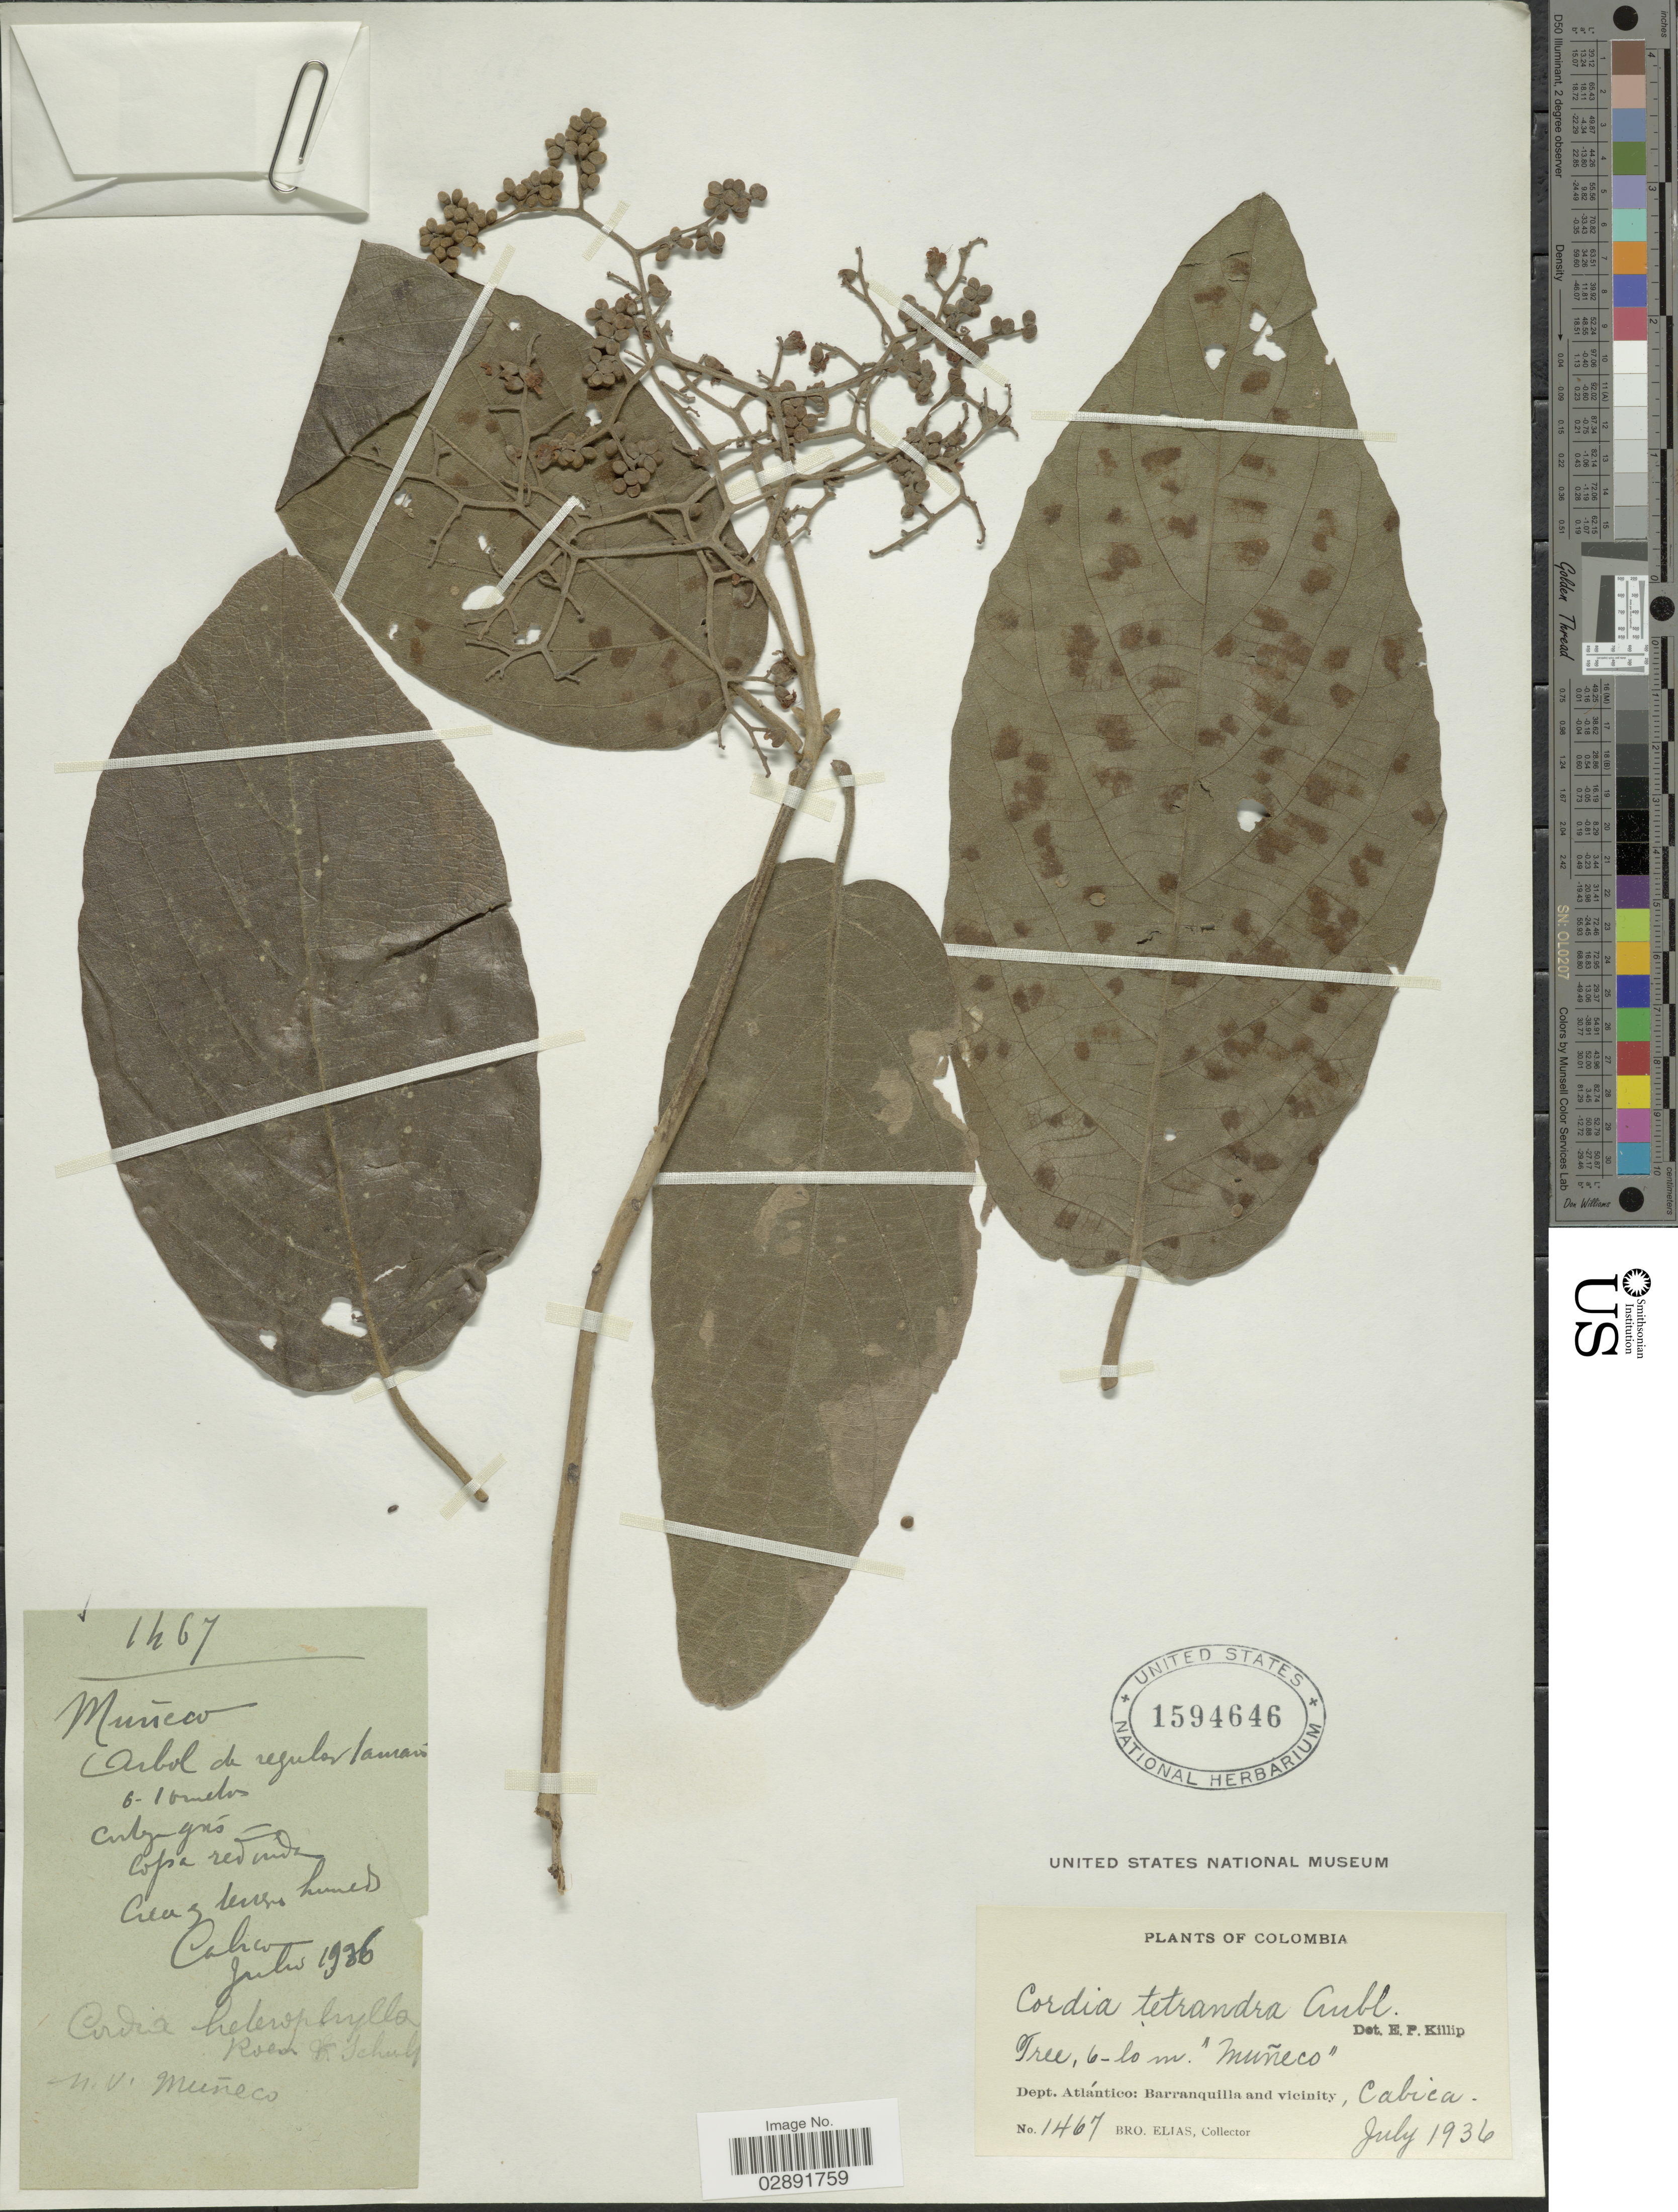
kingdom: Plantae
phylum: Tracheophyta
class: Magnoliopsida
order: Boraginales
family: Cordiaceae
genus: Cordia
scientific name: Cordia tetrandra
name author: Aubl.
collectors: Bro. Elias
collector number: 1467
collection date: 1936-07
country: Colombia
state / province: Atlántico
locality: Cabica, Dept. Atlántico: Barranquilla and vicinity.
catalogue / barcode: US 1594646